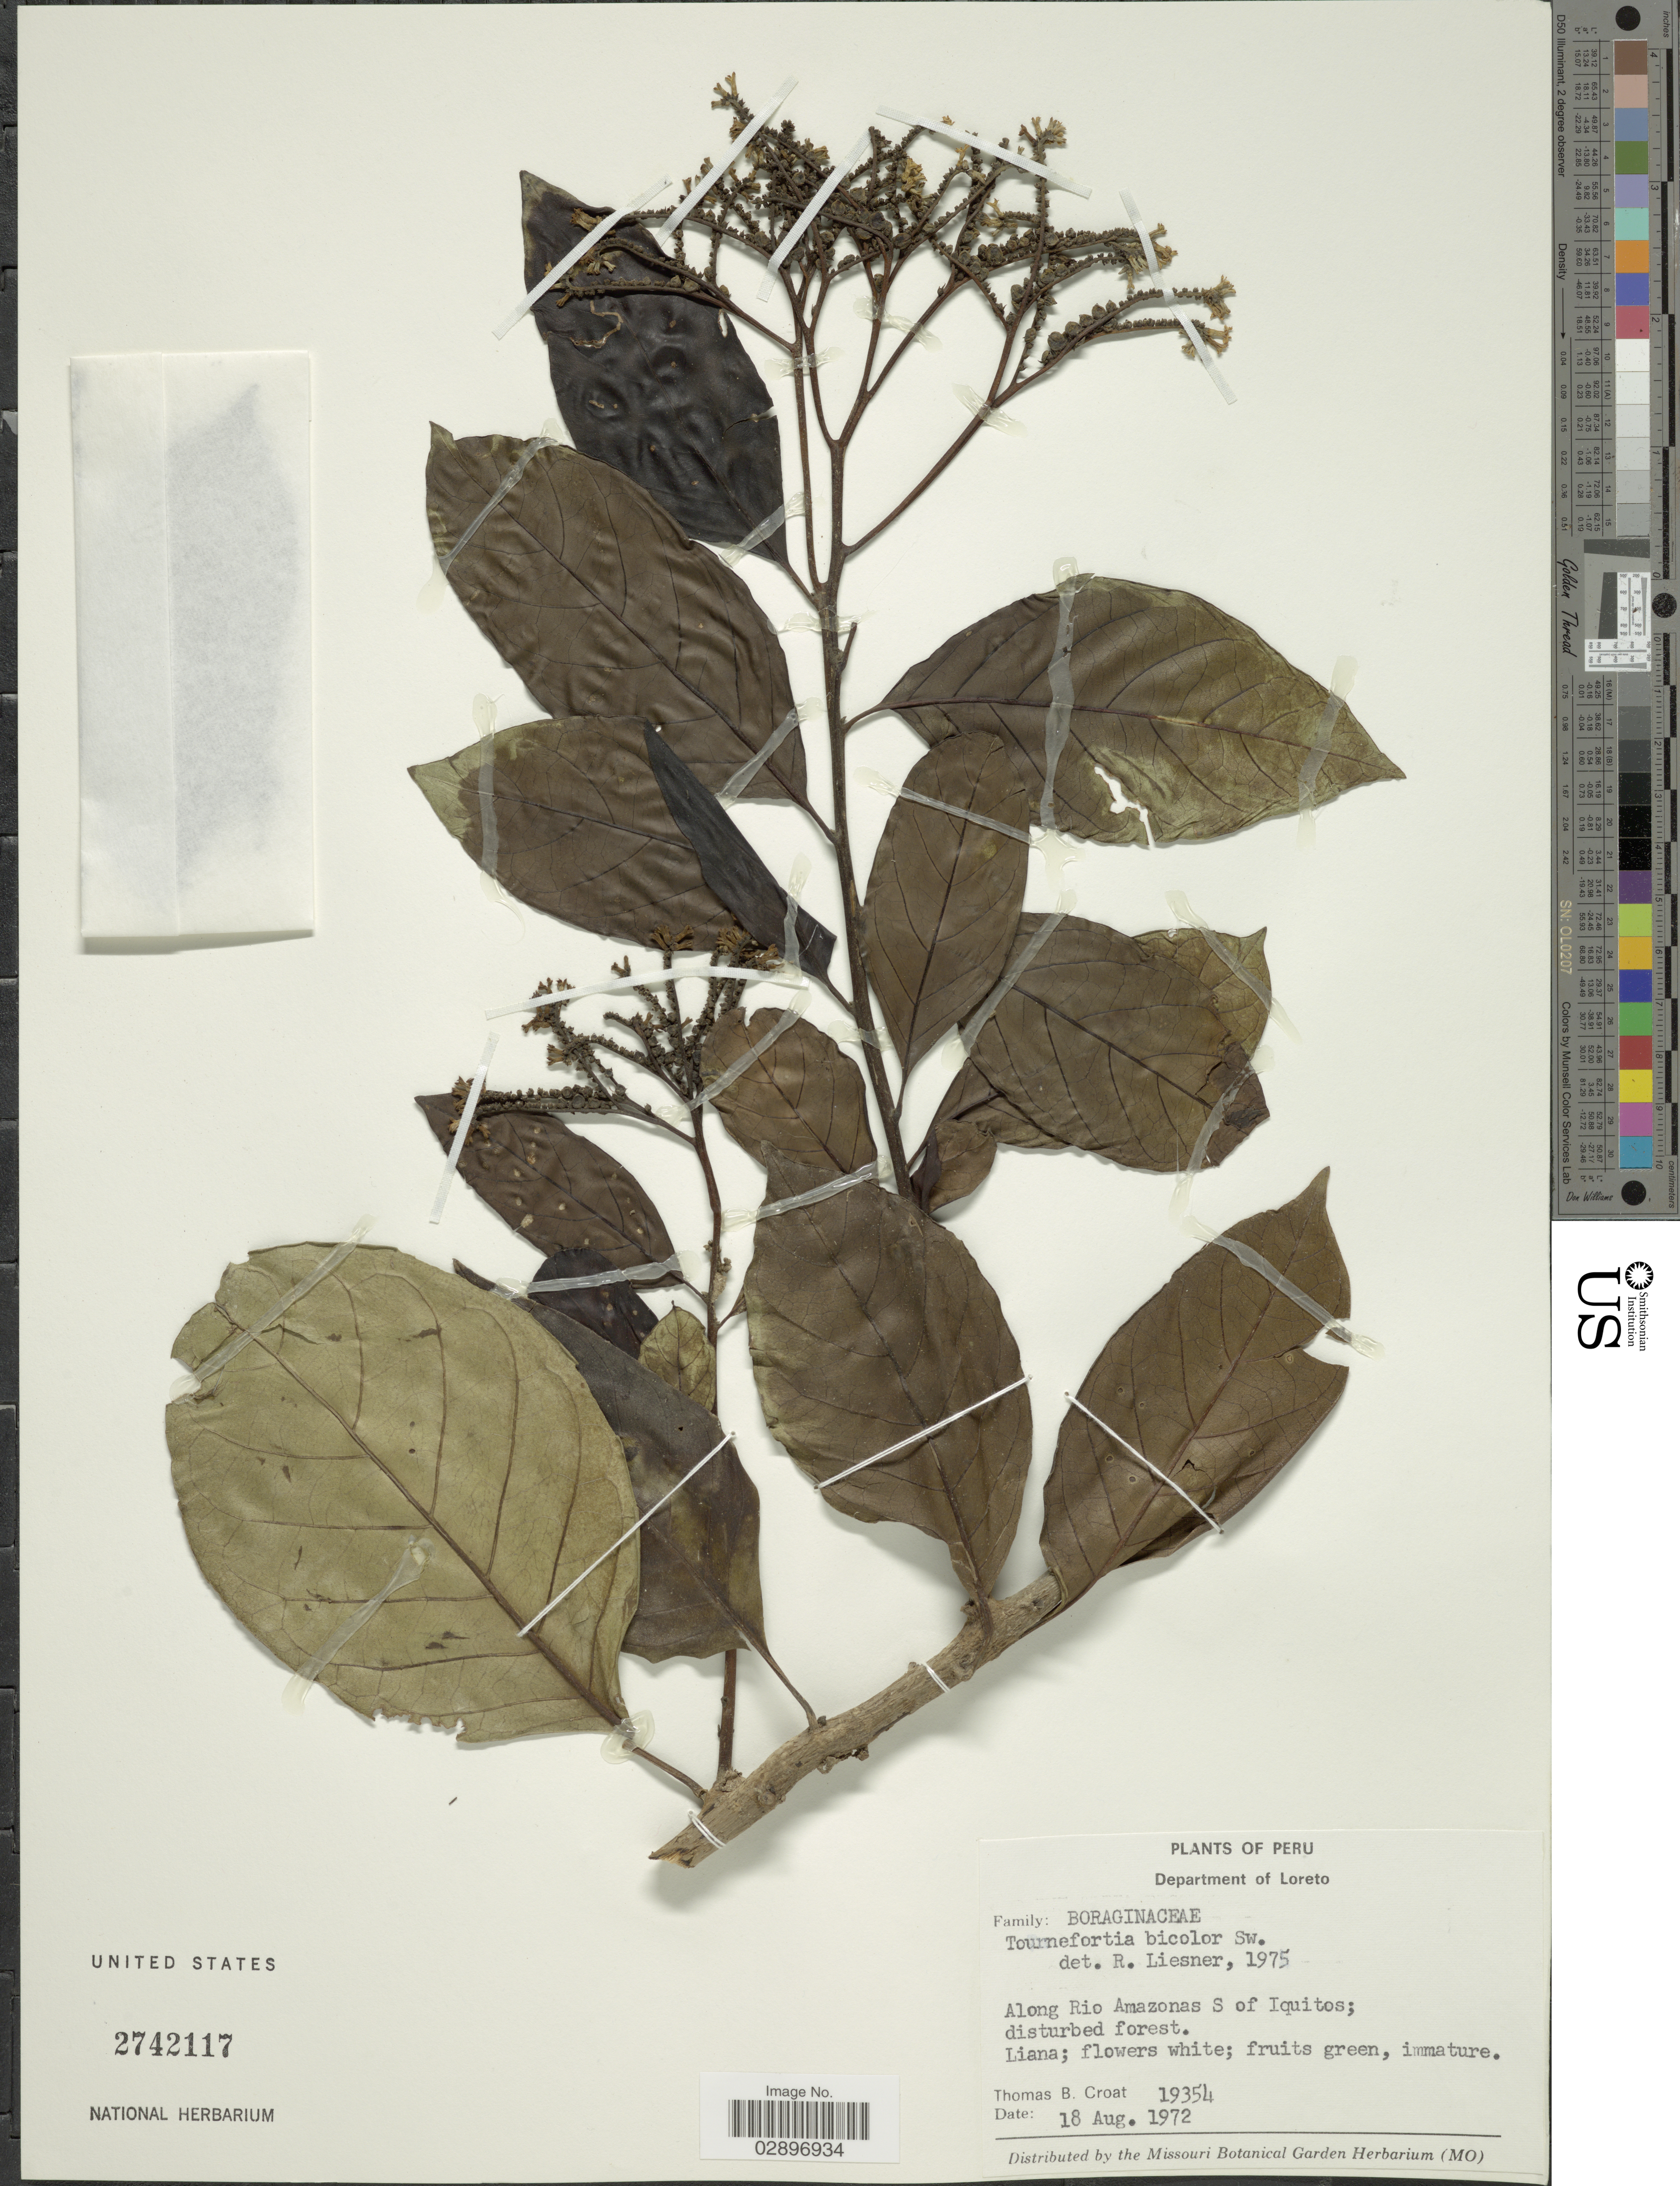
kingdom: Plantae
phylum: Tracheophyta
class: Magnoliopsida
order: Boraginales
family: Heliotropiaceae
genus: Tournefortia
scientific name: Tournefortia bicolor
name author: Sw.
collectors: T. B. Croat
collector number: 19354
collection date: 1972-08-18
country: Peru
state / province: Loreto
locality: Department of Loreto. Along Rio Amazonas S of Iquitos.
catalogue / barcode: US 2742117